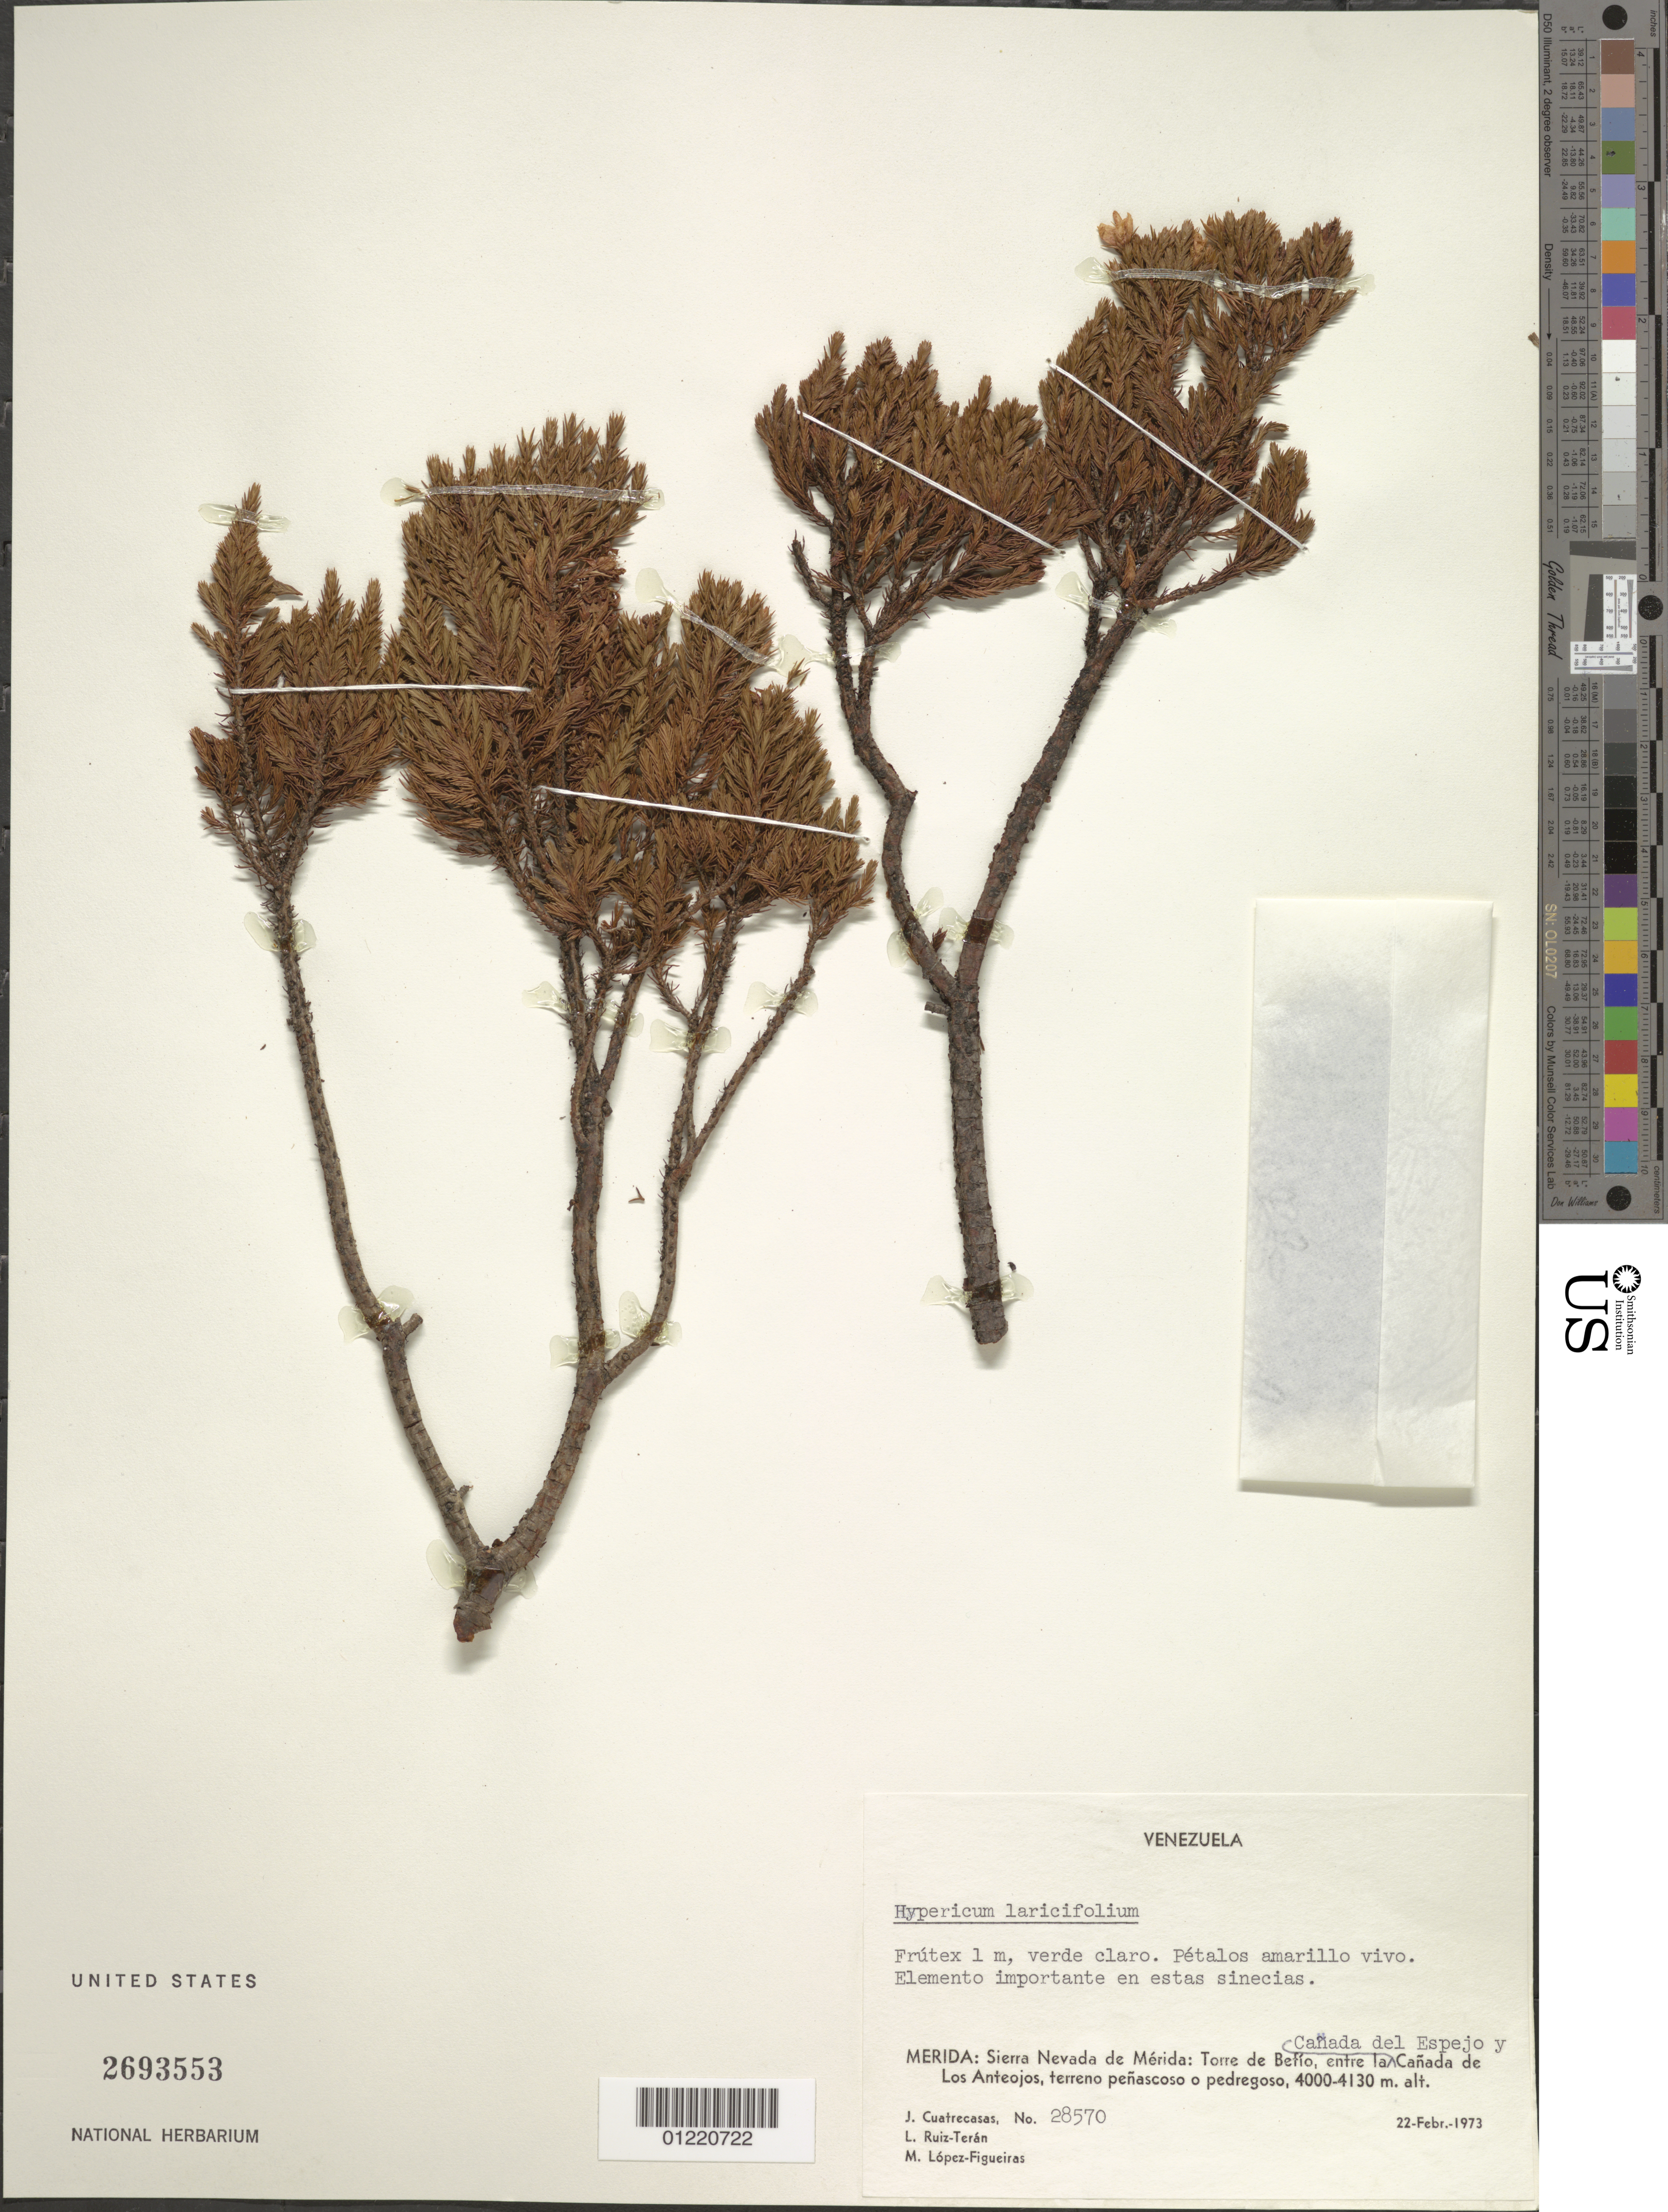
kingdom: Plantae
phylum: Tracheophyta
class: Magnoliopsida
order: Malpighiales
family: Hypericaceae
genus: Hypericum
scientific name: Hypericum laricifolium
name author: Juss.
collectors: J. Cuatrecasas, L. E. Ruíz-Terán & M. López Figueiras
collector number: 28570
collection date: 1973-02-22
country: Venezuela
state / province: Mérida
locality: Sierra Nevada de Mérida: Torre de Befío, entre la Cañada del Espejo y Cañada de Los Anteojos,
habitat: terreno penascoso o pedregoso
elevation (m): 4000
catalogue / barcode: US 2693553